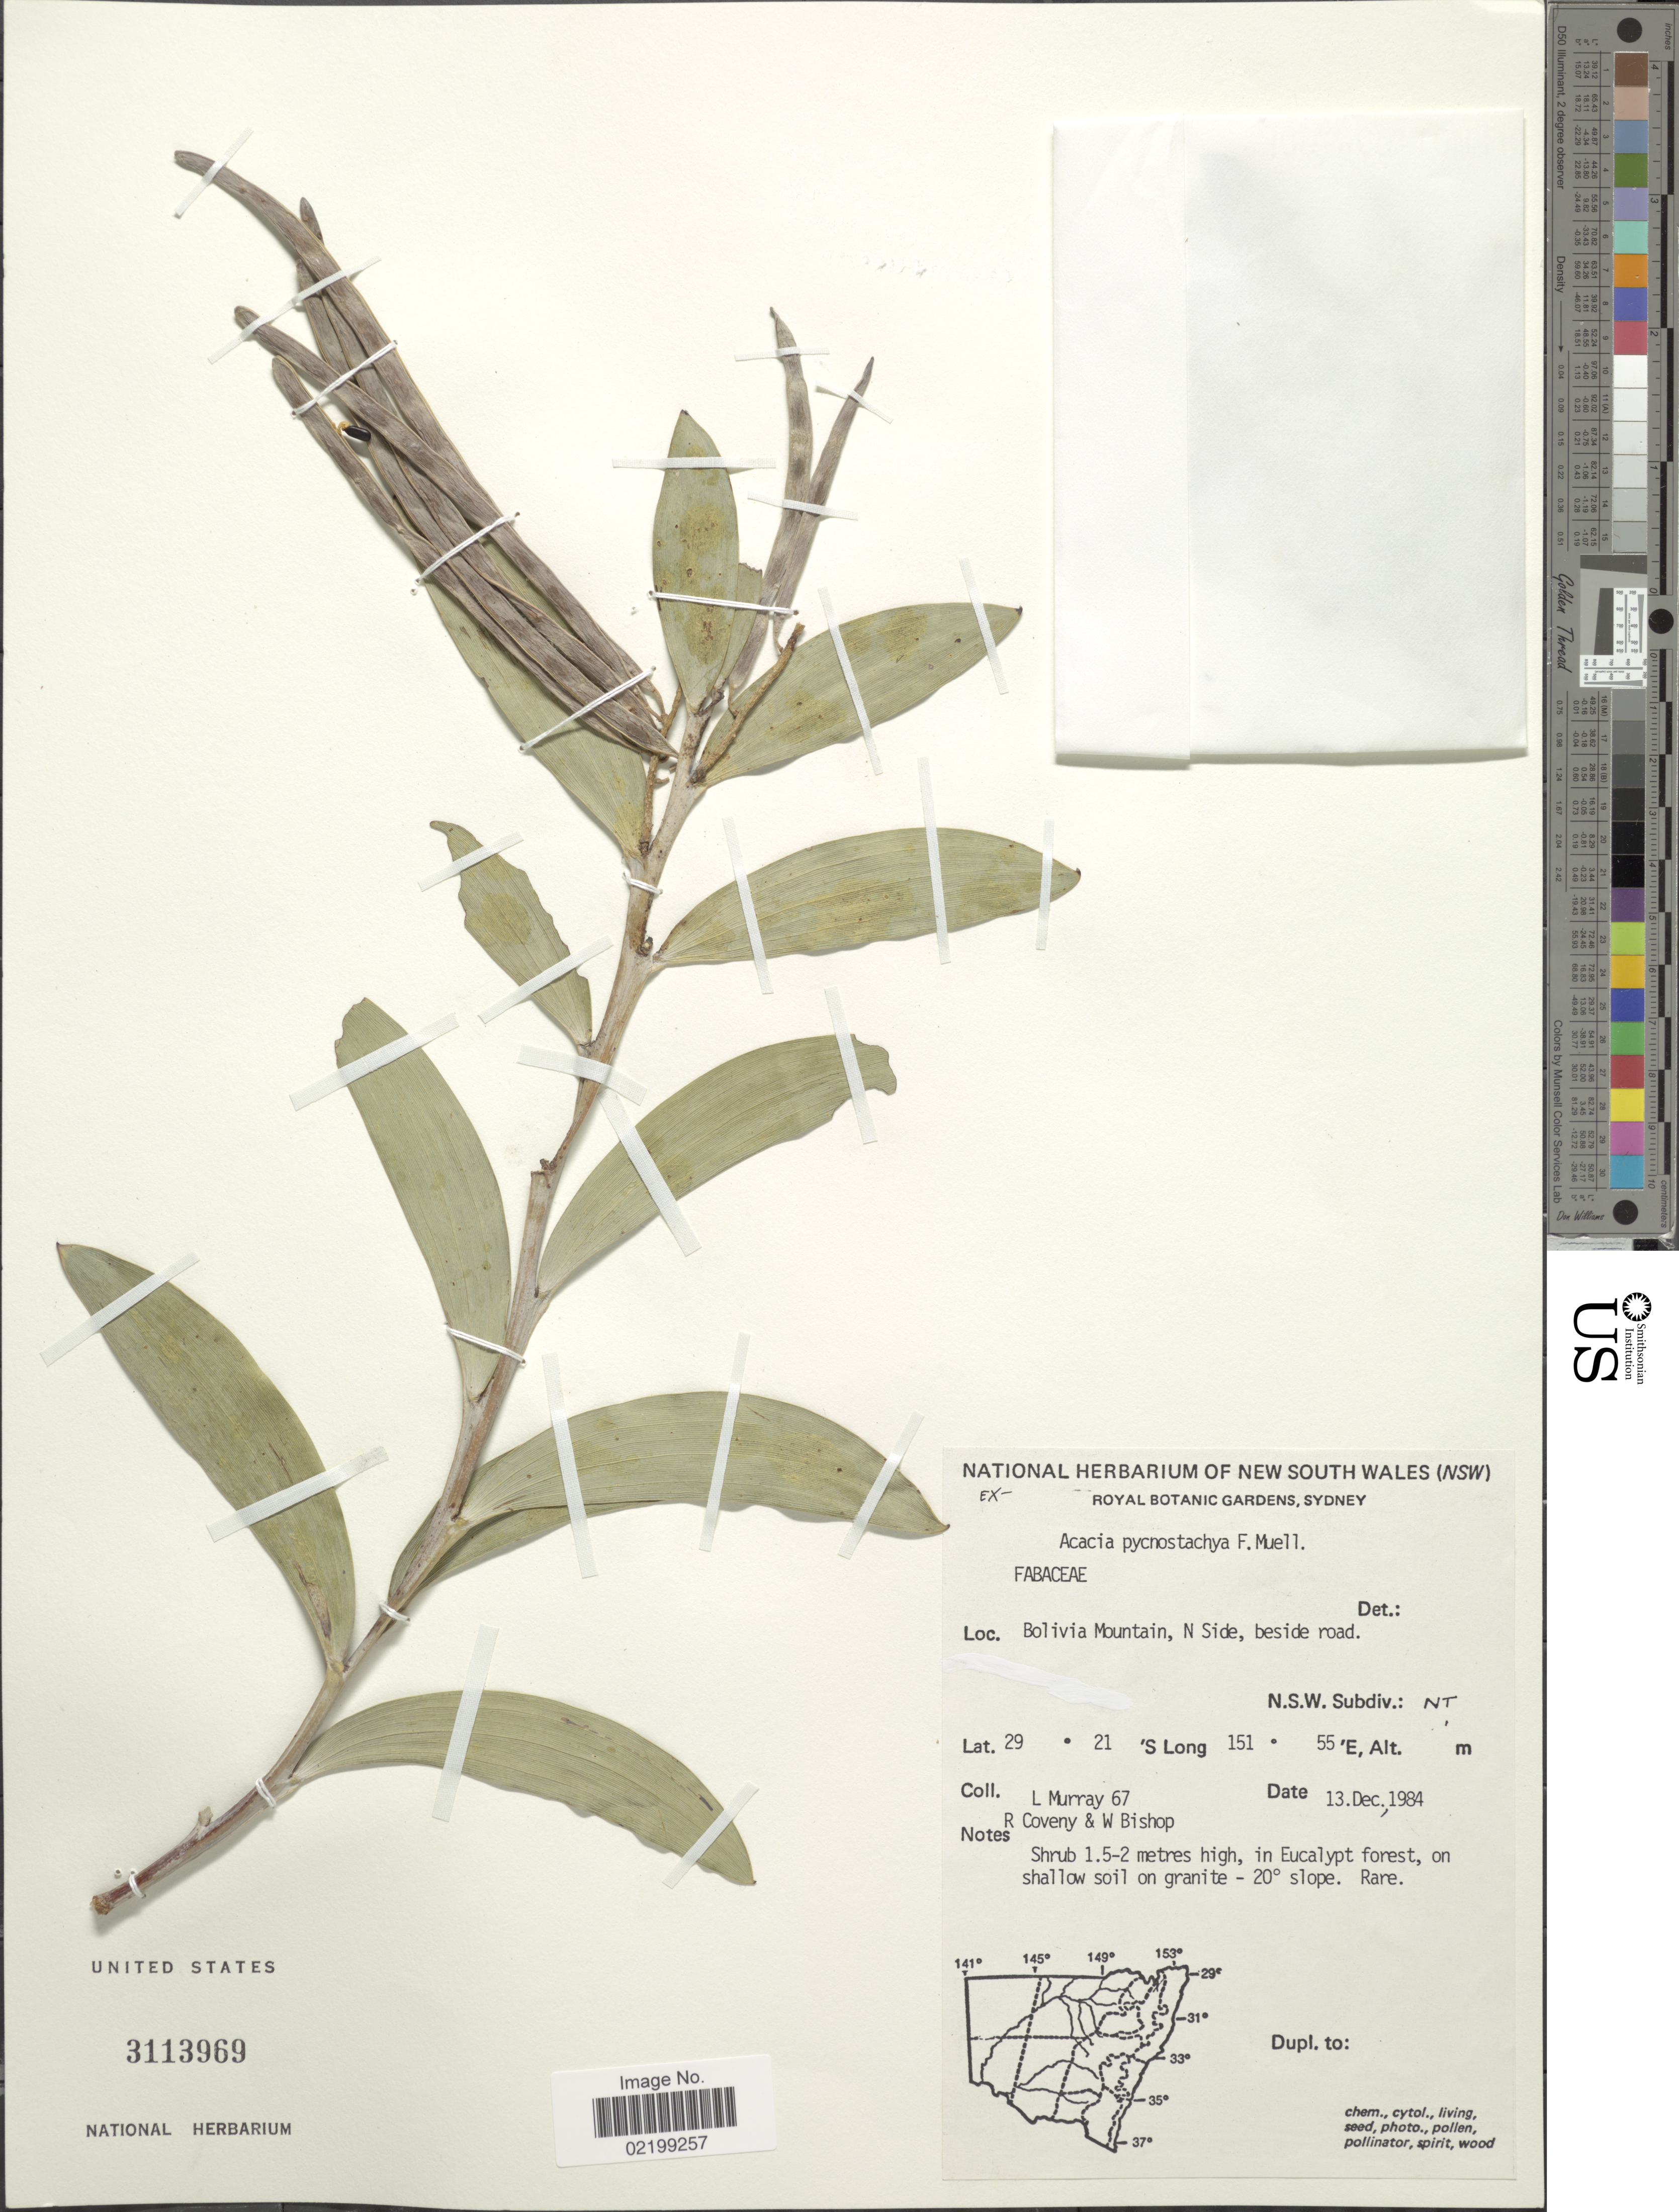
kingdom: Plantae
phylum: Tracheophyta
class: Magnoliopsida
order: Fabales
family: Fabaceae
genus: Acacia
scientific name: Acacia pycnostachya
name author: Benth.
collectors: L. T. Murray, R. Coveny & W. Bishop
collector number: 67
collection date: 1984-12-13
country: Australia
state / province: Northern Territory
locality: Bolivia Mountain, N Side, beside road, N.S.W. Subdiv.: NT.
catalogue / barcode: US 3113969